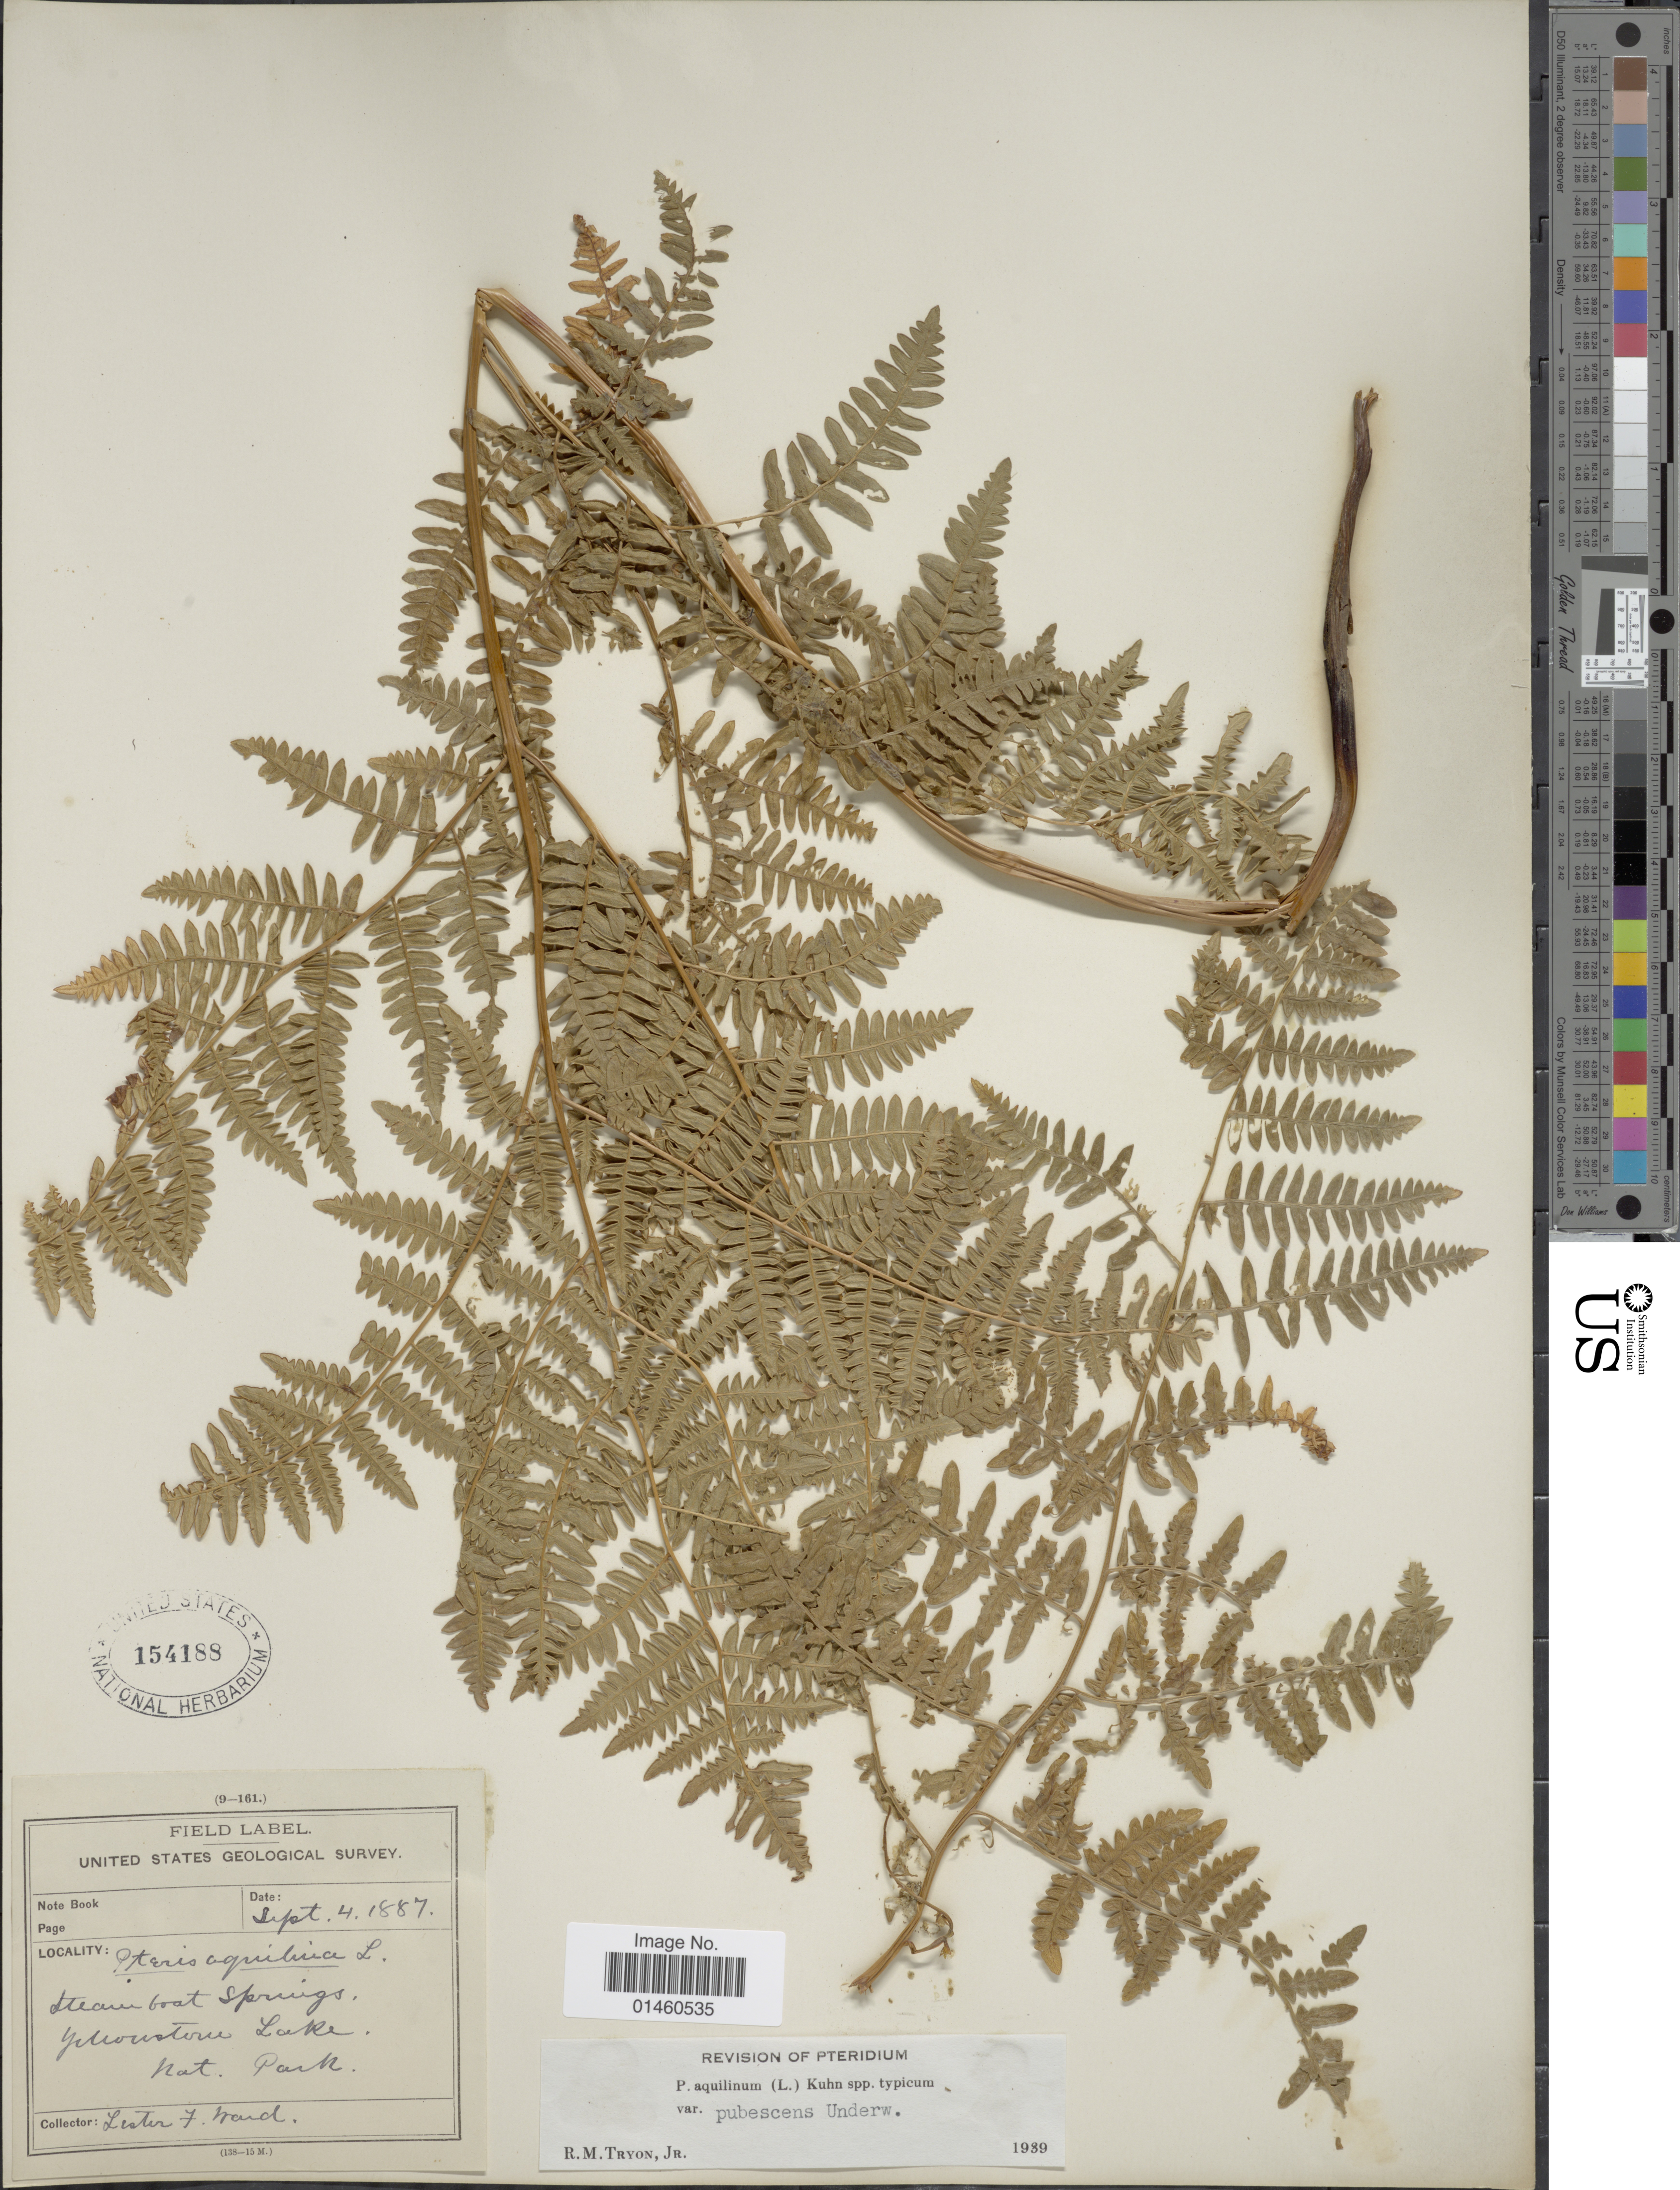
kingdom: Plantae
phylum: Tracheophyta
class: Polypodiopsida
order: Polypodiales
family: Dennstaedtiaceae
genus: Pteridium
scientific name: Pteridium pubescens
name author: (Underw.) Christenh.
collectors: L. F. Ward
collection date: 1887-09-04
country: United States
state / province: Wyoming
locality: Steamboat Springs, Yellowstone Lake, Nat. Park.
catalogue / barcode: US 154188